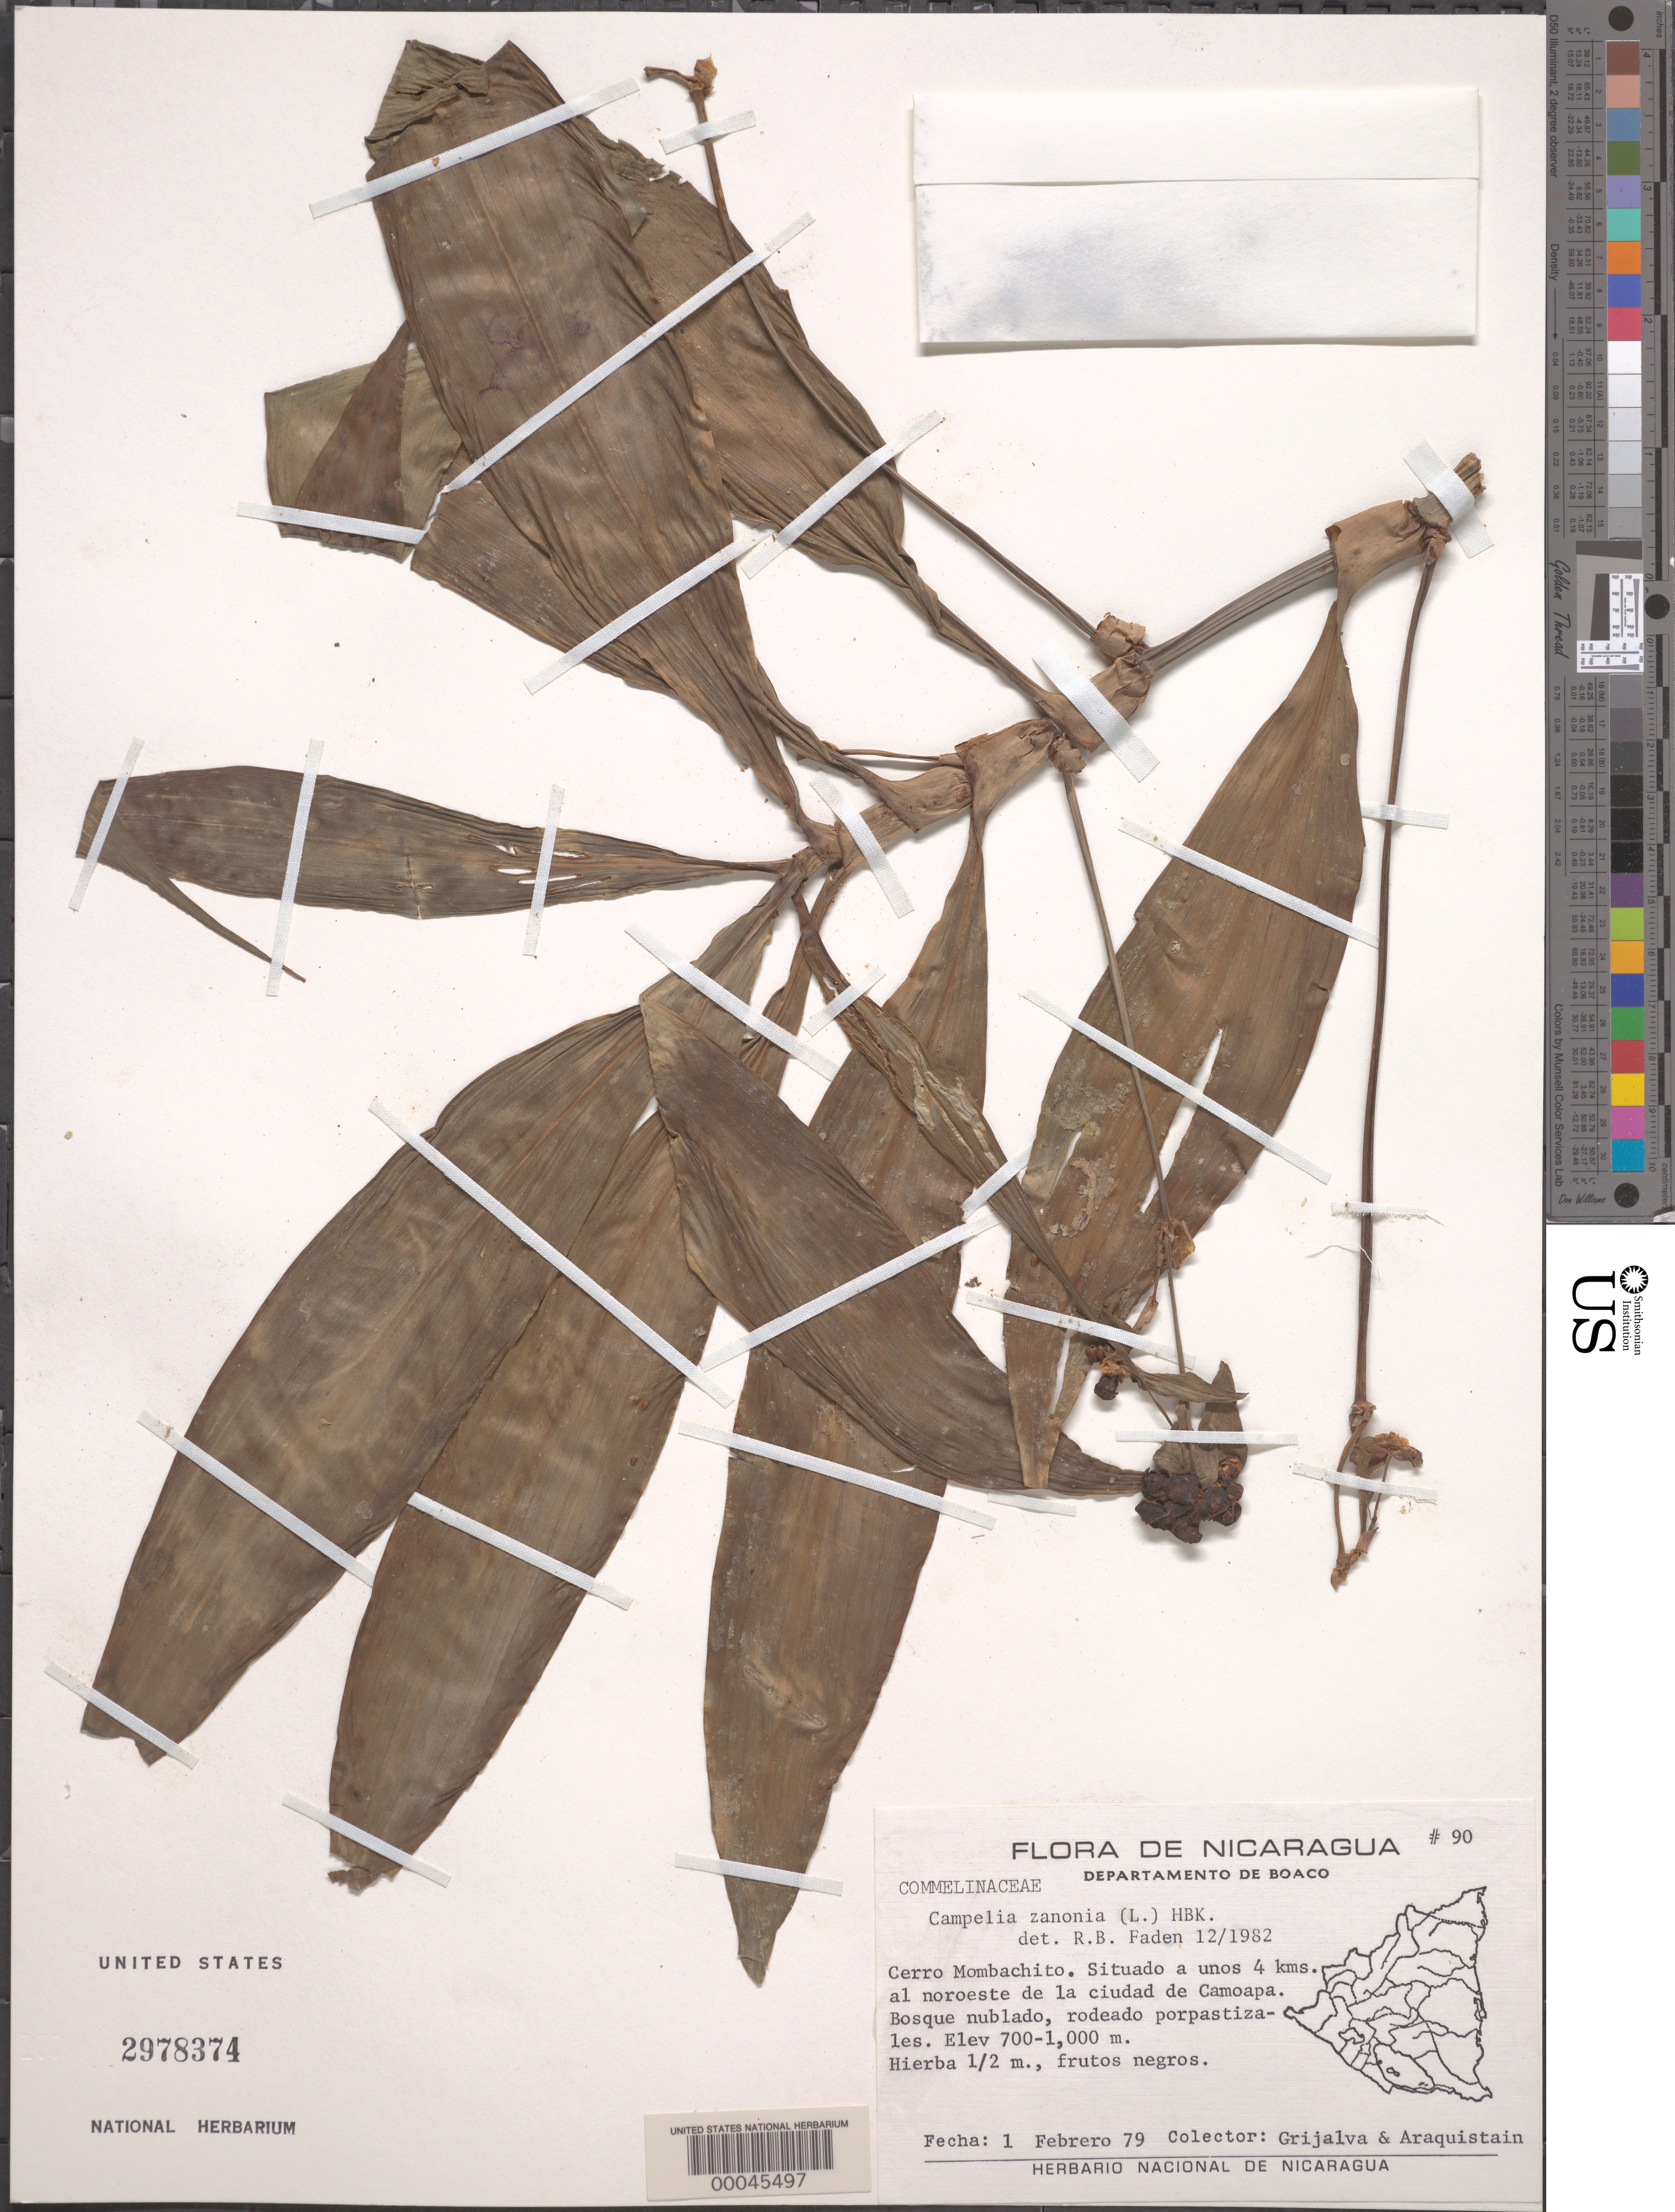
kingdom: Plantae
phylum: Tracheophyta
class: Liliopsida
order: Commelinales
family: Commelinaceae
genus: Tradescantia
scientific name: Tradescantia zanonia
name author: (L.) Sw.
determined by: Faden, Robert B., (US), Smithsonian Institution - National Museum of Natural History (UNITED STATES)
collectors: A. Grijalva & M. Araquistain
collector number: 90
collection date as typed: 01 Feb 1979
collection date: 1979-02-01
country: Nicaragua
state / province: Boaco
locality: Cerro mombachito, ne of camoapa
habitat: Virgin forest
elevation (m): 700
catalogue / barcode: US 2978374